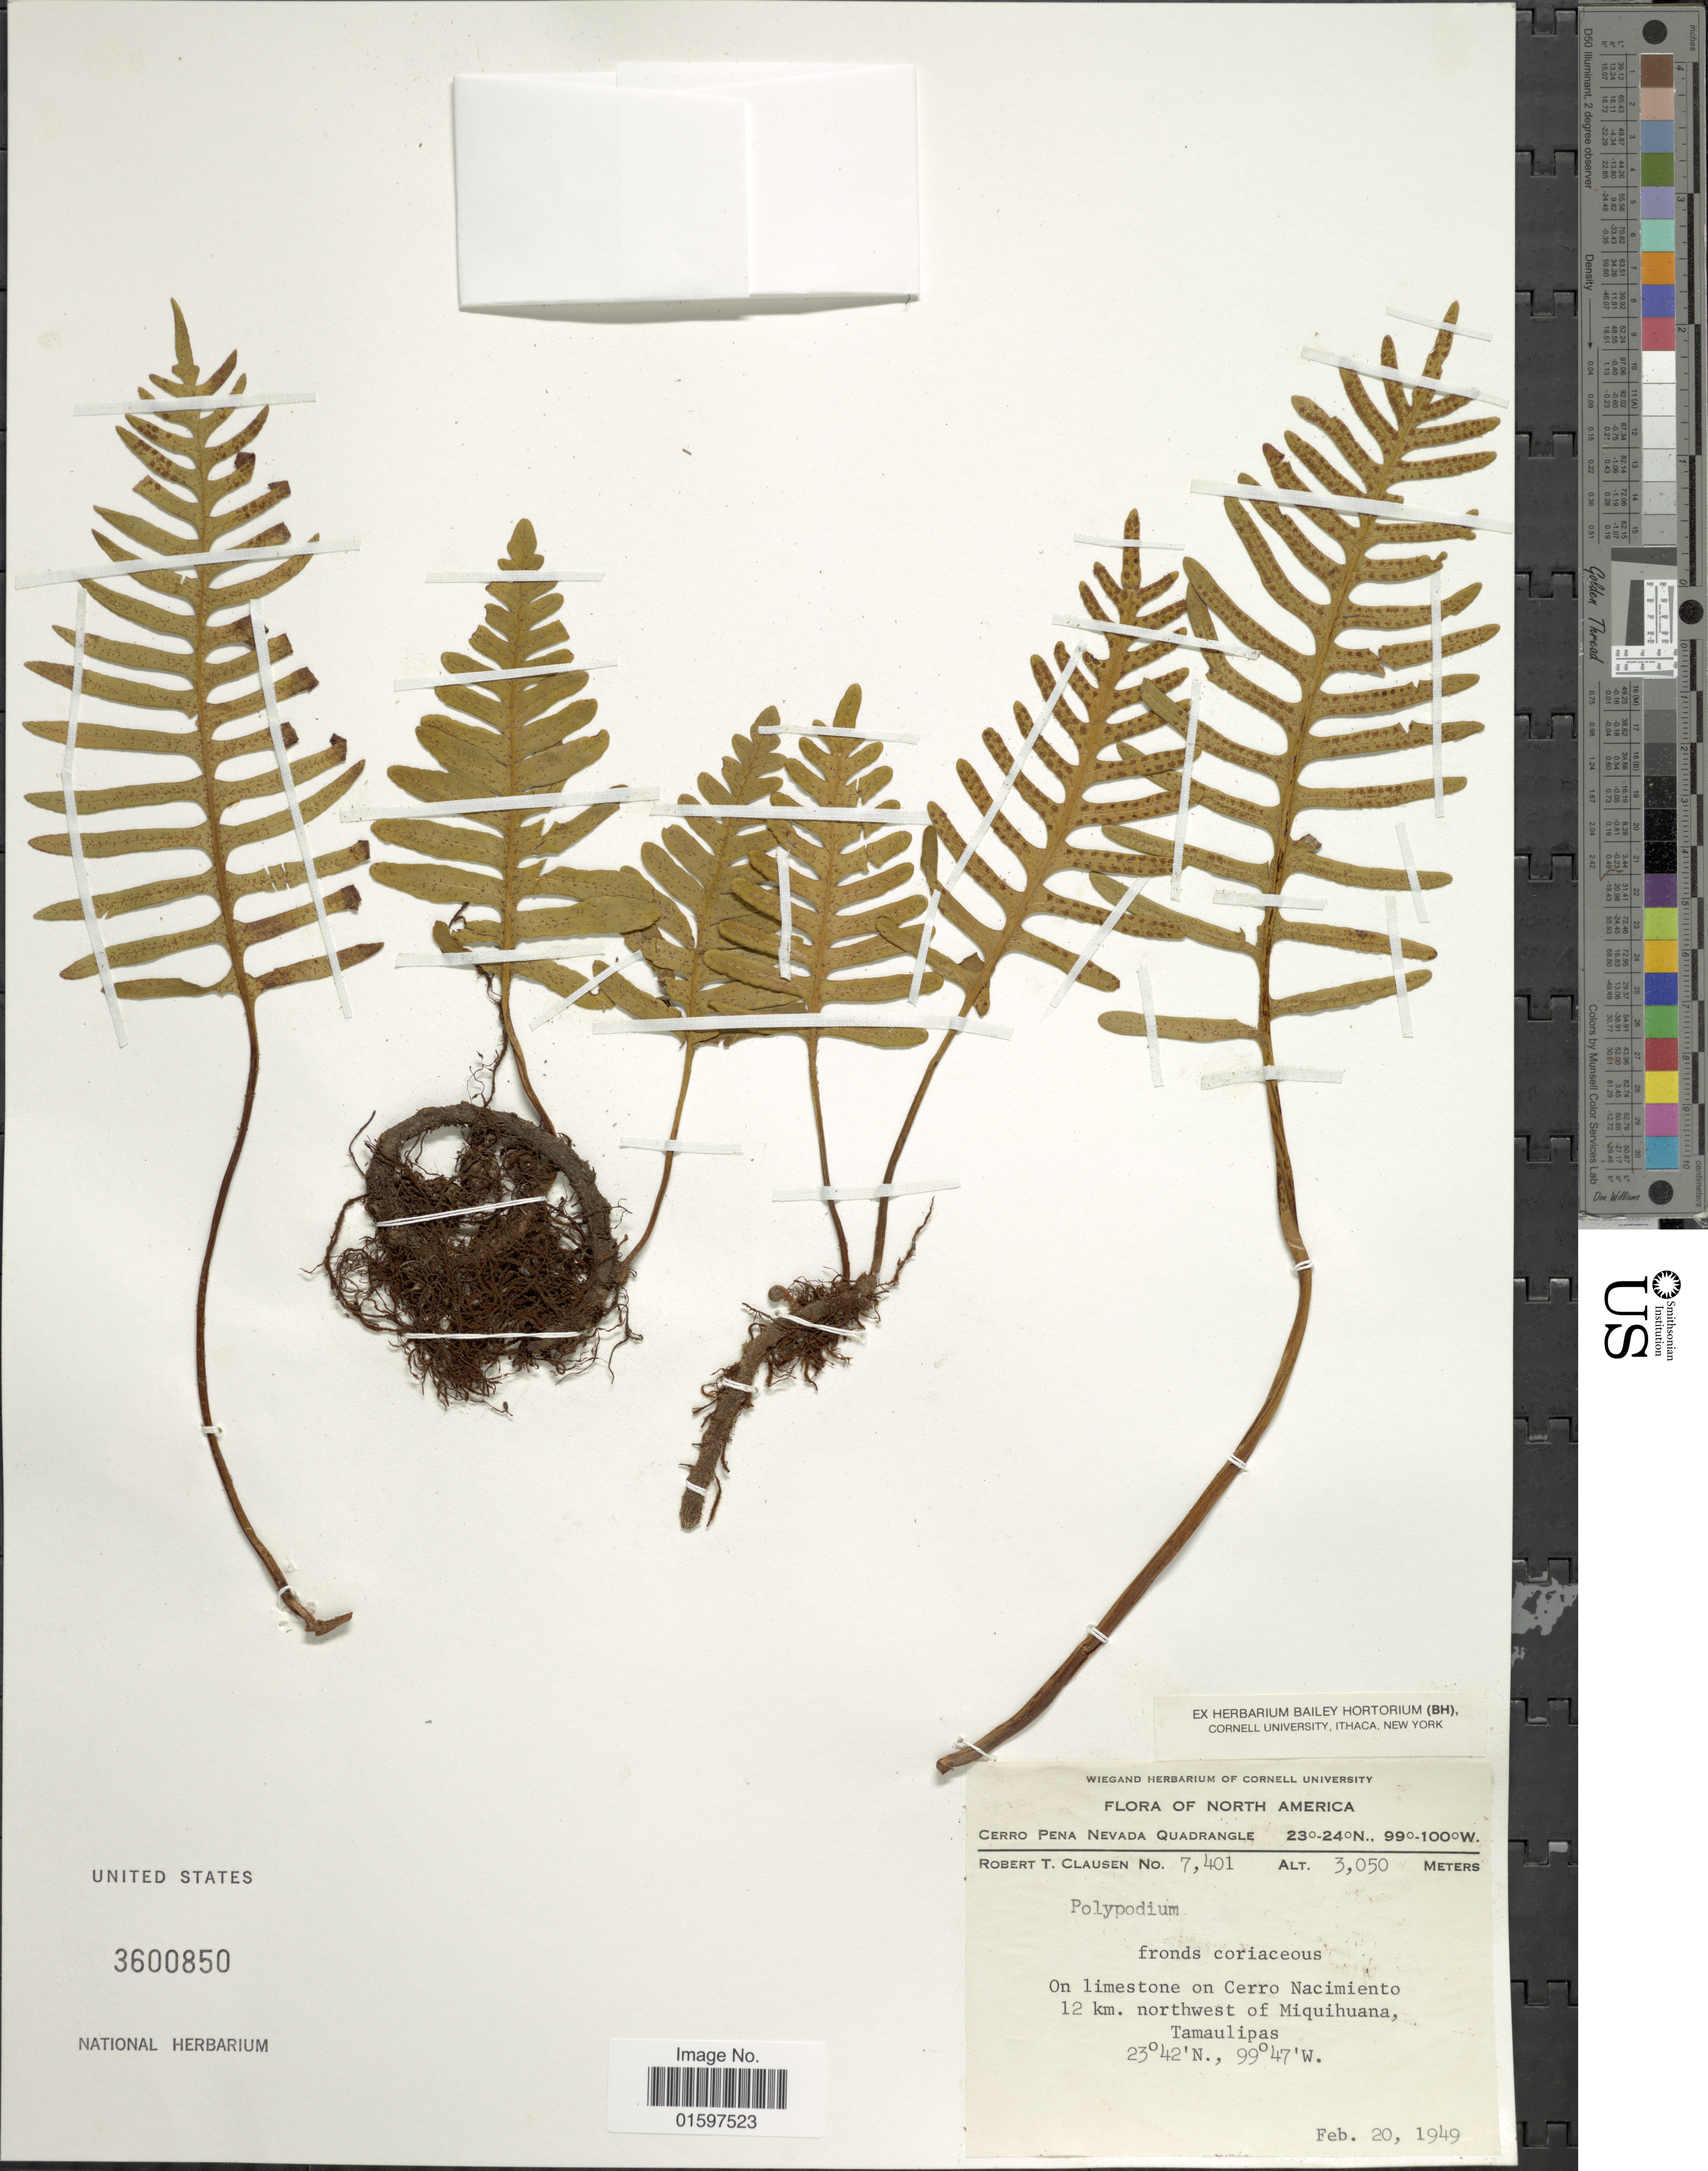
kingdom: Plantae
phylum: Tracheophyta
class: Polypodiopsida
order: Polypodiales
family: Polypodiaceae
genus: Pleopeltis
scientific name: Pleopeltis guttata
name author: (Maxon) E.G. Andrews & Windham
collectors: R. T. Clausen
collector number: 7401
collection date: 1949-02-20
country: Mexico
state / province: Tamaulipas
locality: North America, Cerro Pena Nevada Quadrangle, on limestone on Cerro Nacimiento, 12 km. northwest of Miquilhuana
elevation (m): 3050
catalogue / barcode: US 3600850